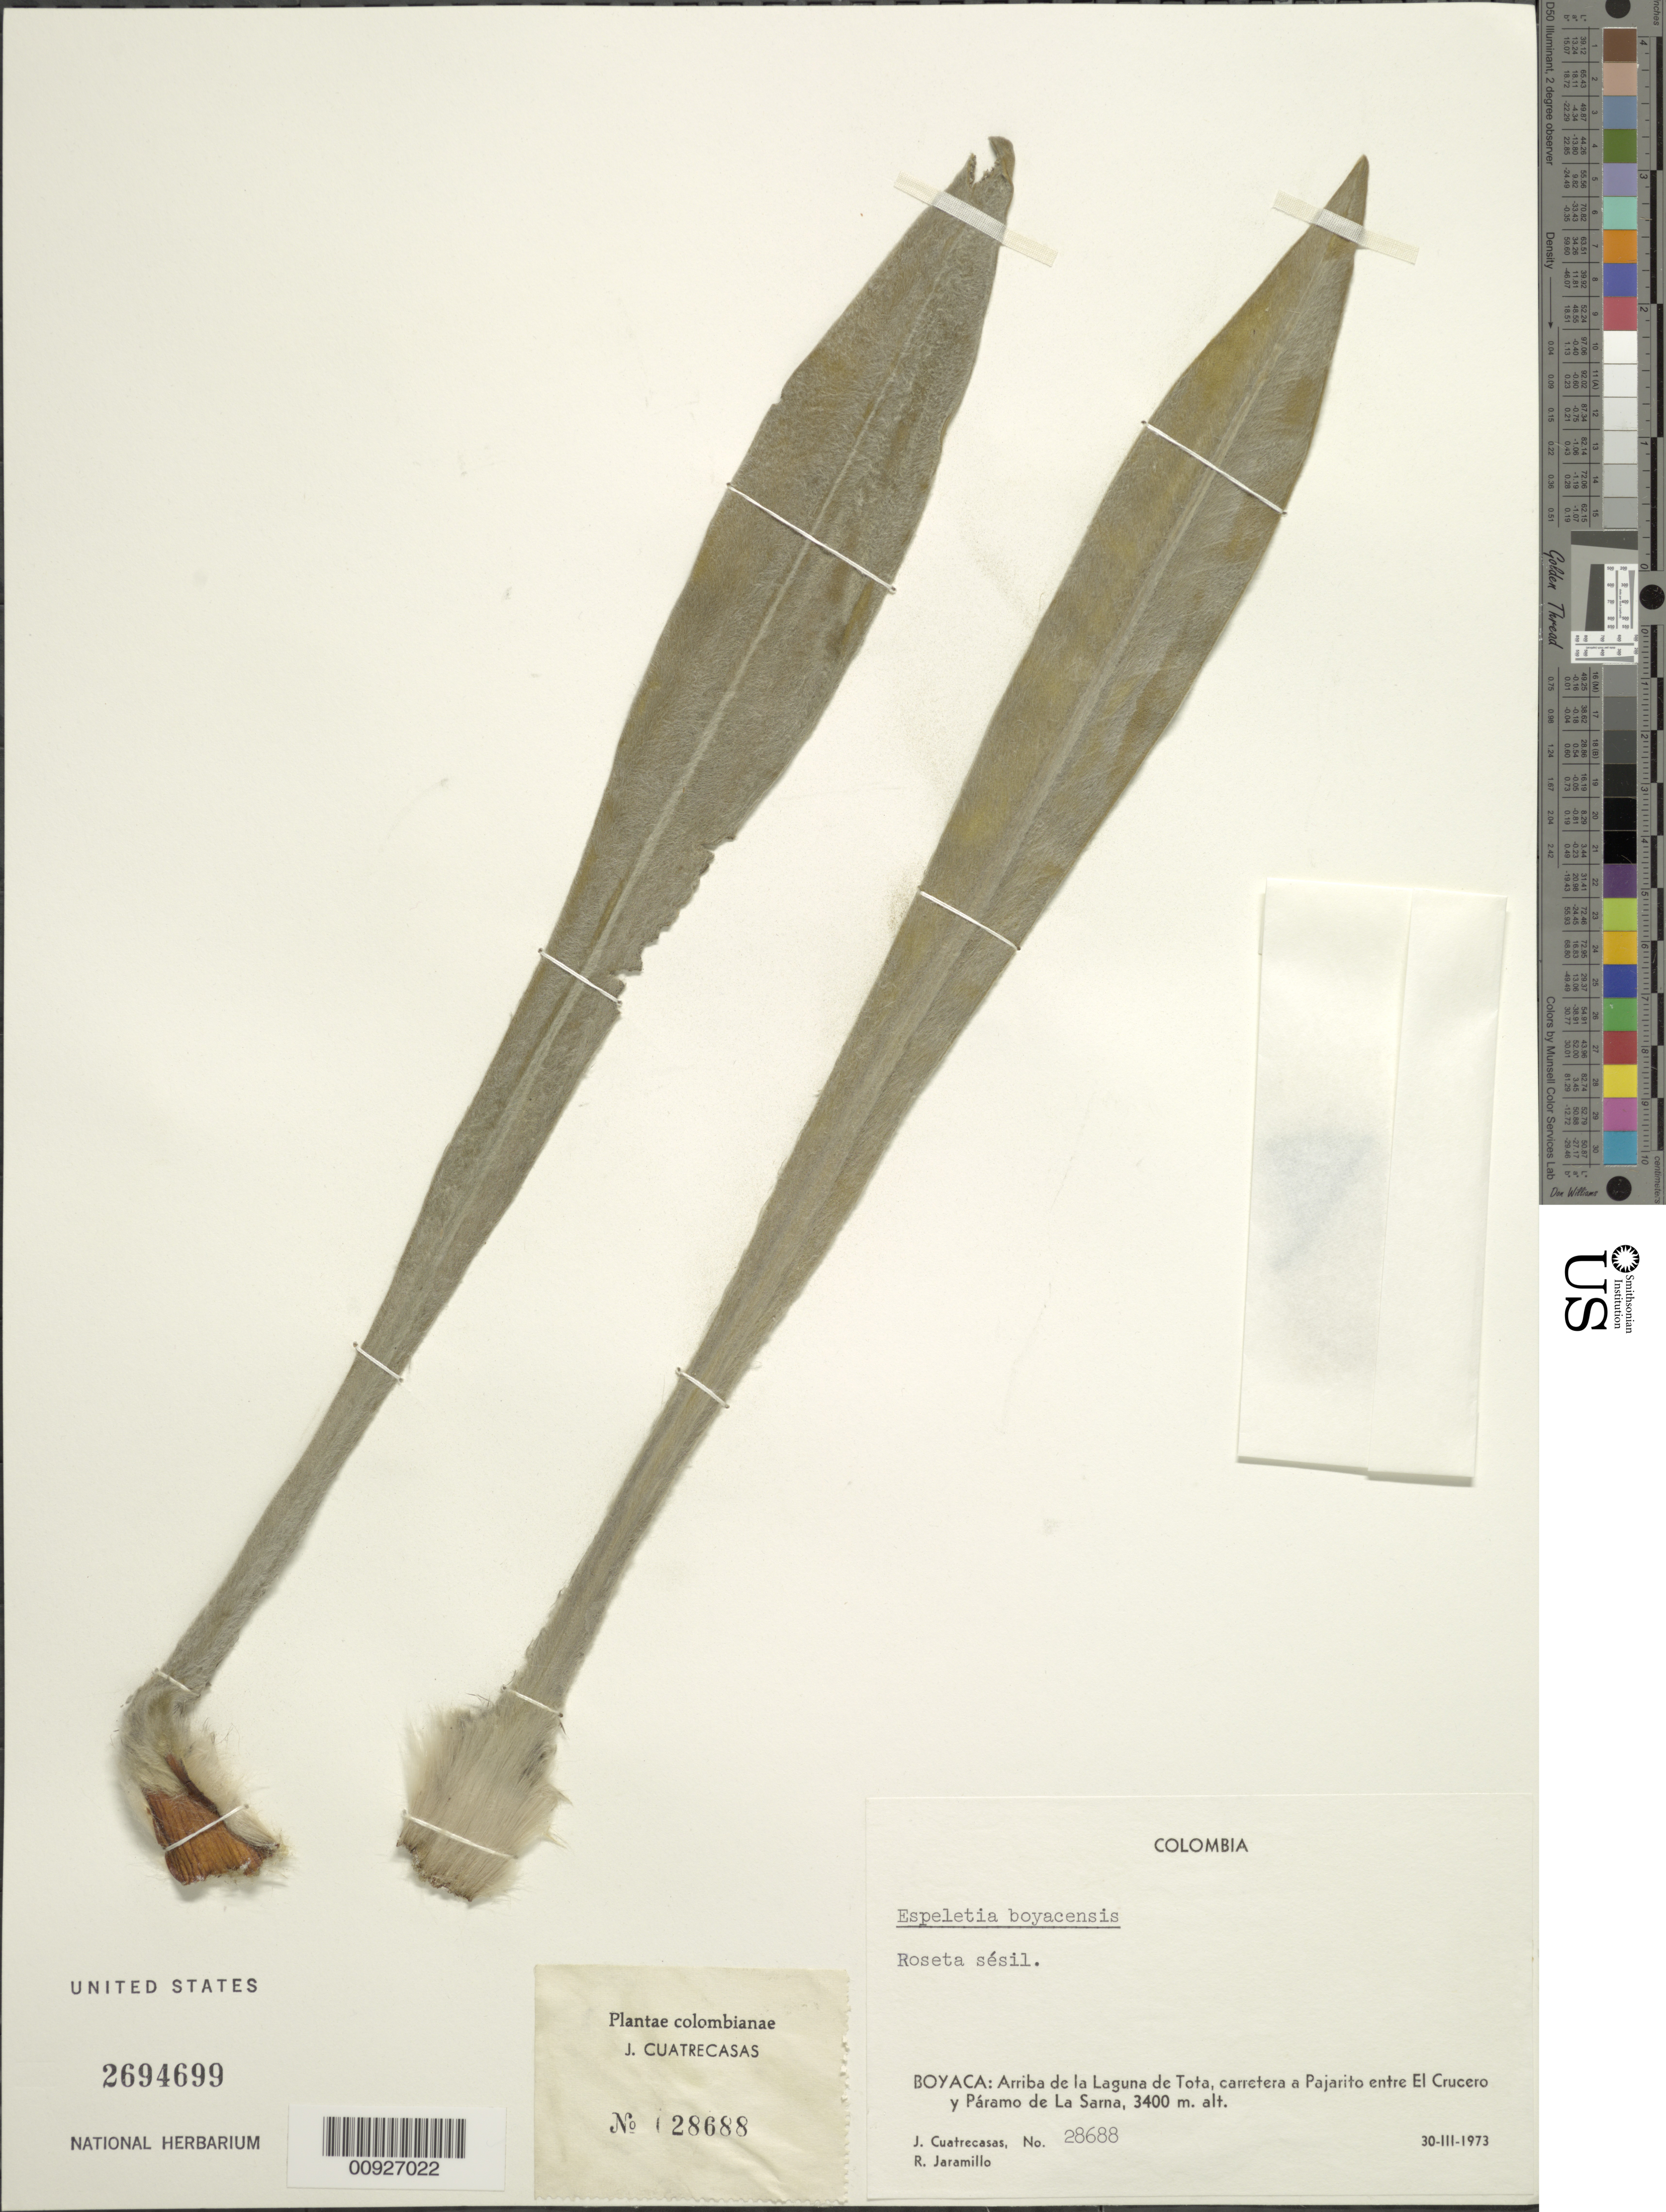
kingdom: Plantae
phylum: Tracheophyta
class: Magnoliopsida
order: Asterales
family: Asteraceae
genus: Espeletia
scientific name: Espeletia boyacensis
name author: Cuatrec.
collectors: J. Cuatrecasas & R. Jaramillo M.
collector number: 28688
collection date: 1973-03-30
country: Colombia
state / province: Boyacá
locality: Arriba de la Laguna de Tota, carretera a Pajarito entre El Crucero y Páramo de La Sarna.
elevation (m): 3400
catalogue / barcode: US 2694699